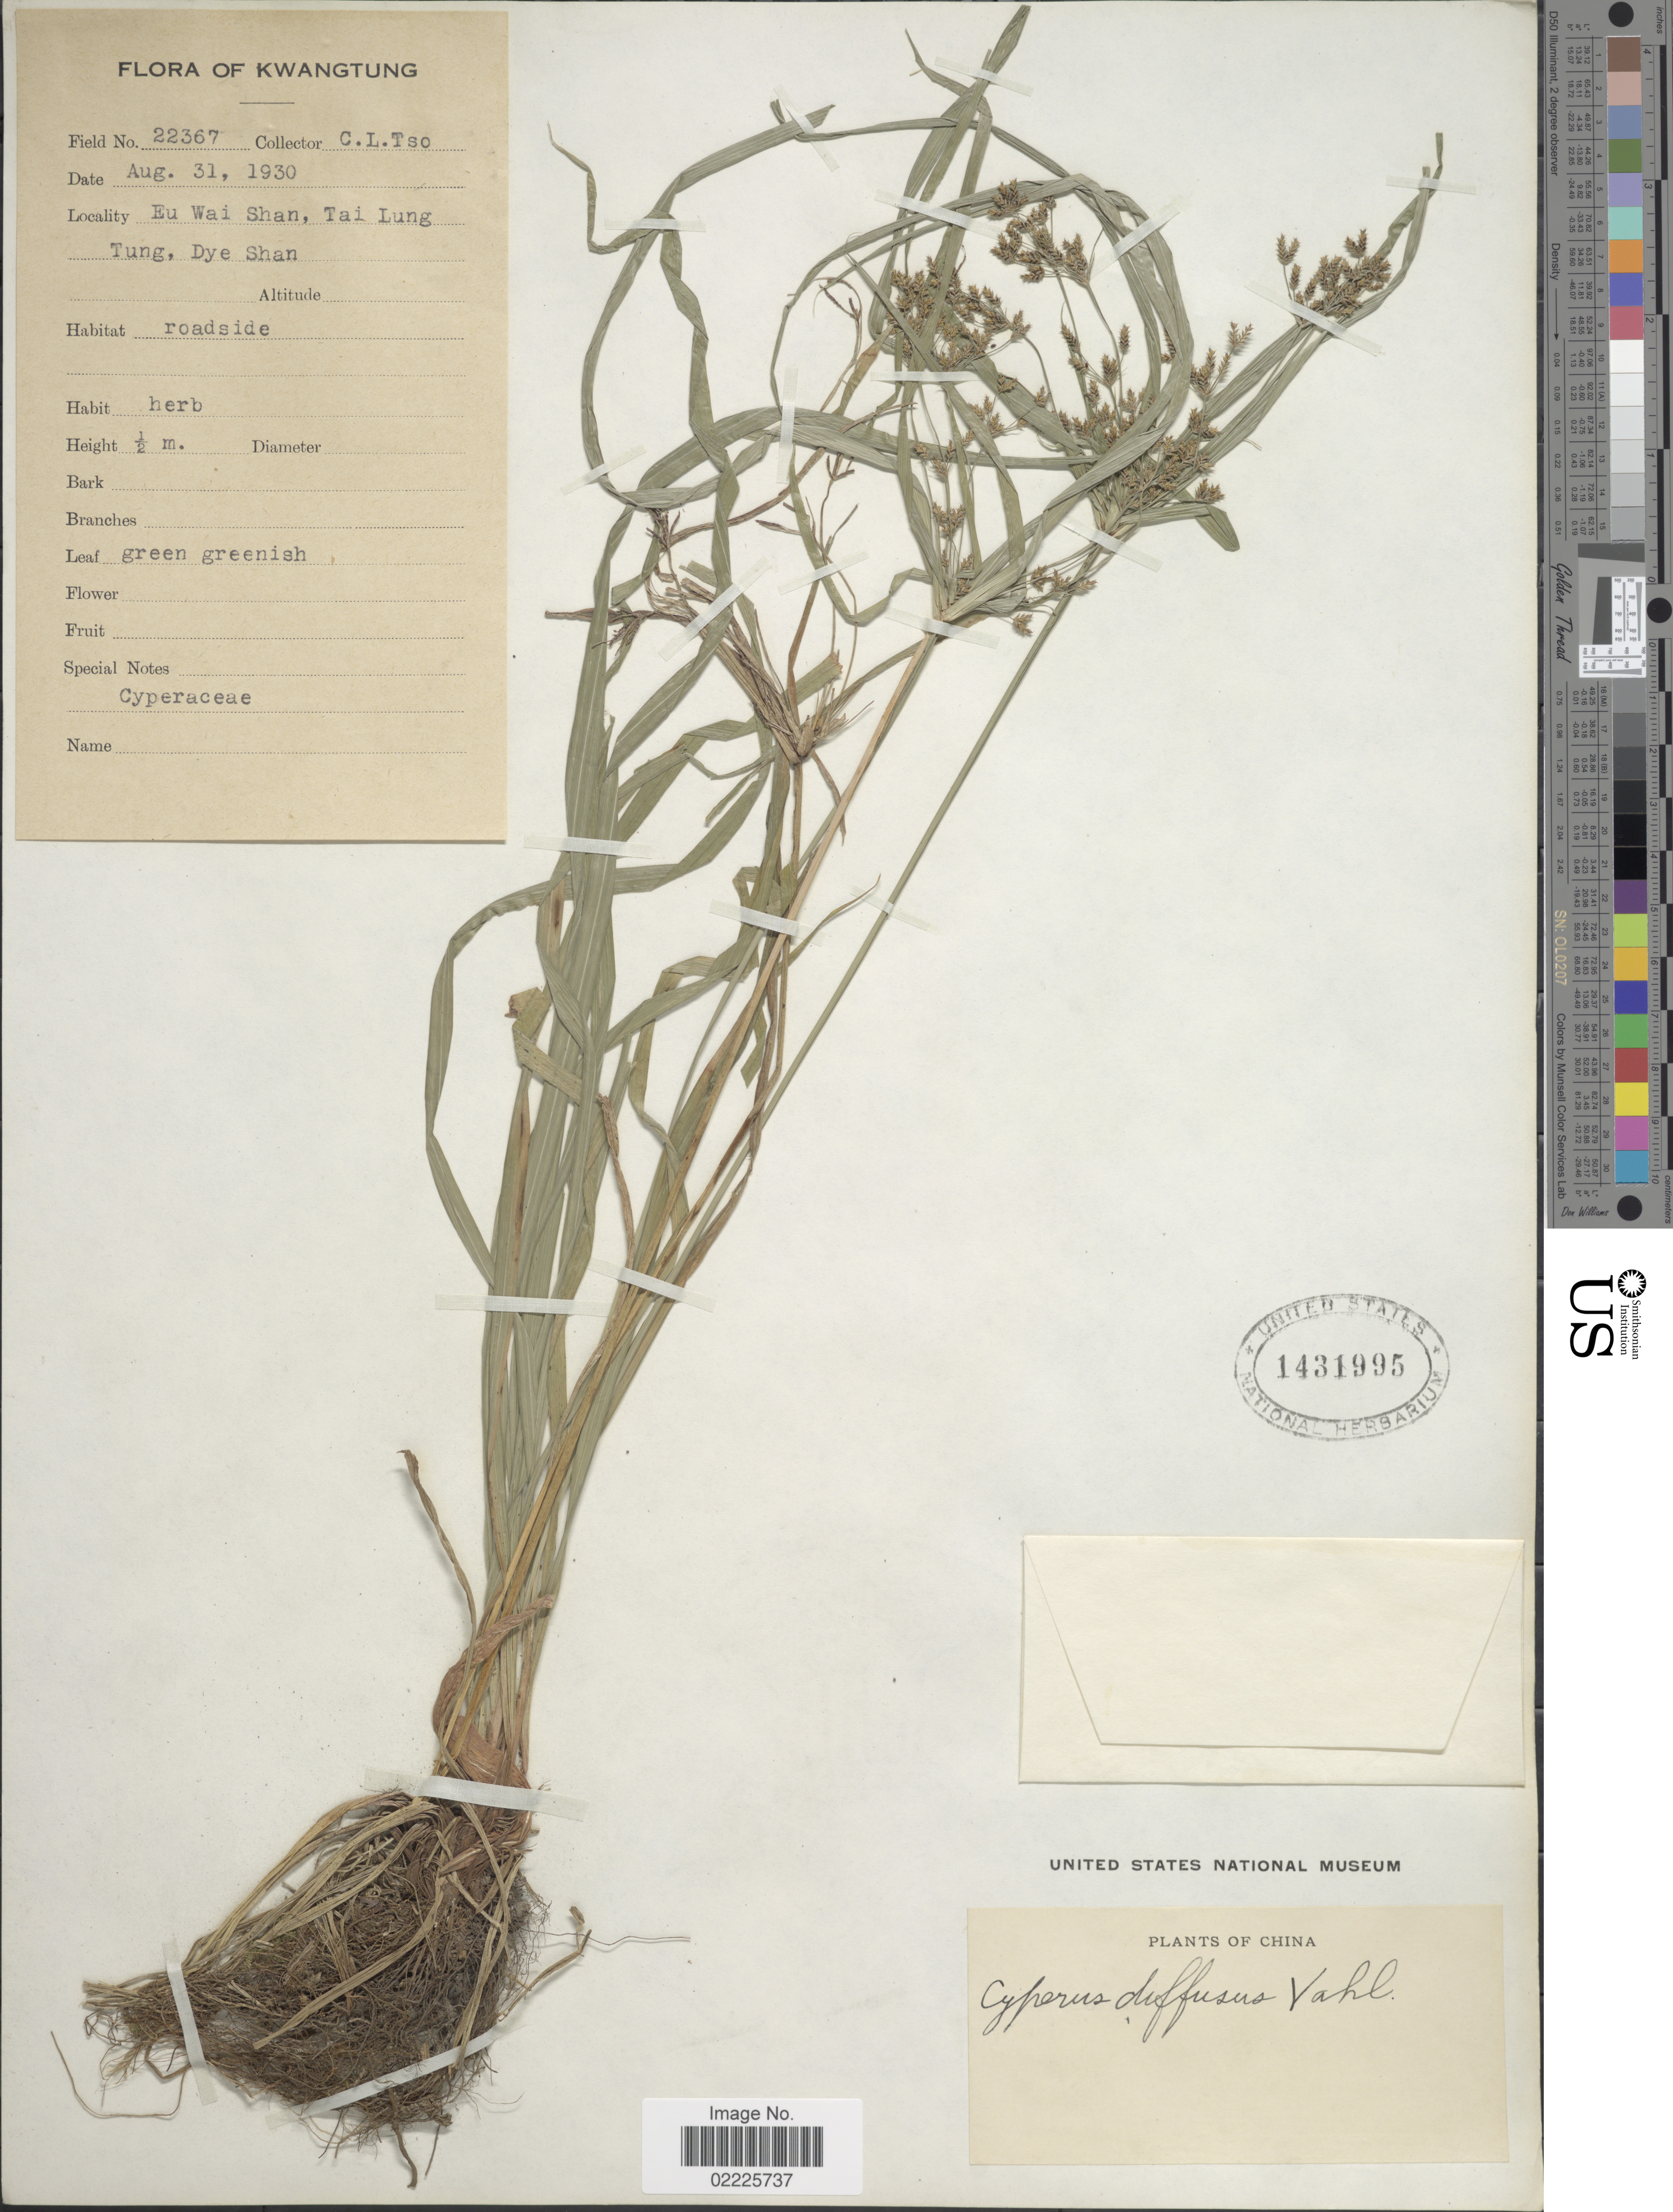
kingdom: Plantae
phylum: Tracheophyta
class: Liliopsida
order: Poales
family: Cyperaceae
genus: Cyperus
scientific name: Cyperus diffusus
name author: Vahl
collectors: C. Tso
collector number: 22367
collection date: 1930-08-31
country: China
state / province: Guangdong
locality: Kwangtung, Eu Wai Shan, Tai Lung Tung, Dye Shan, roadside.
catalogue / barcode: US 1431995